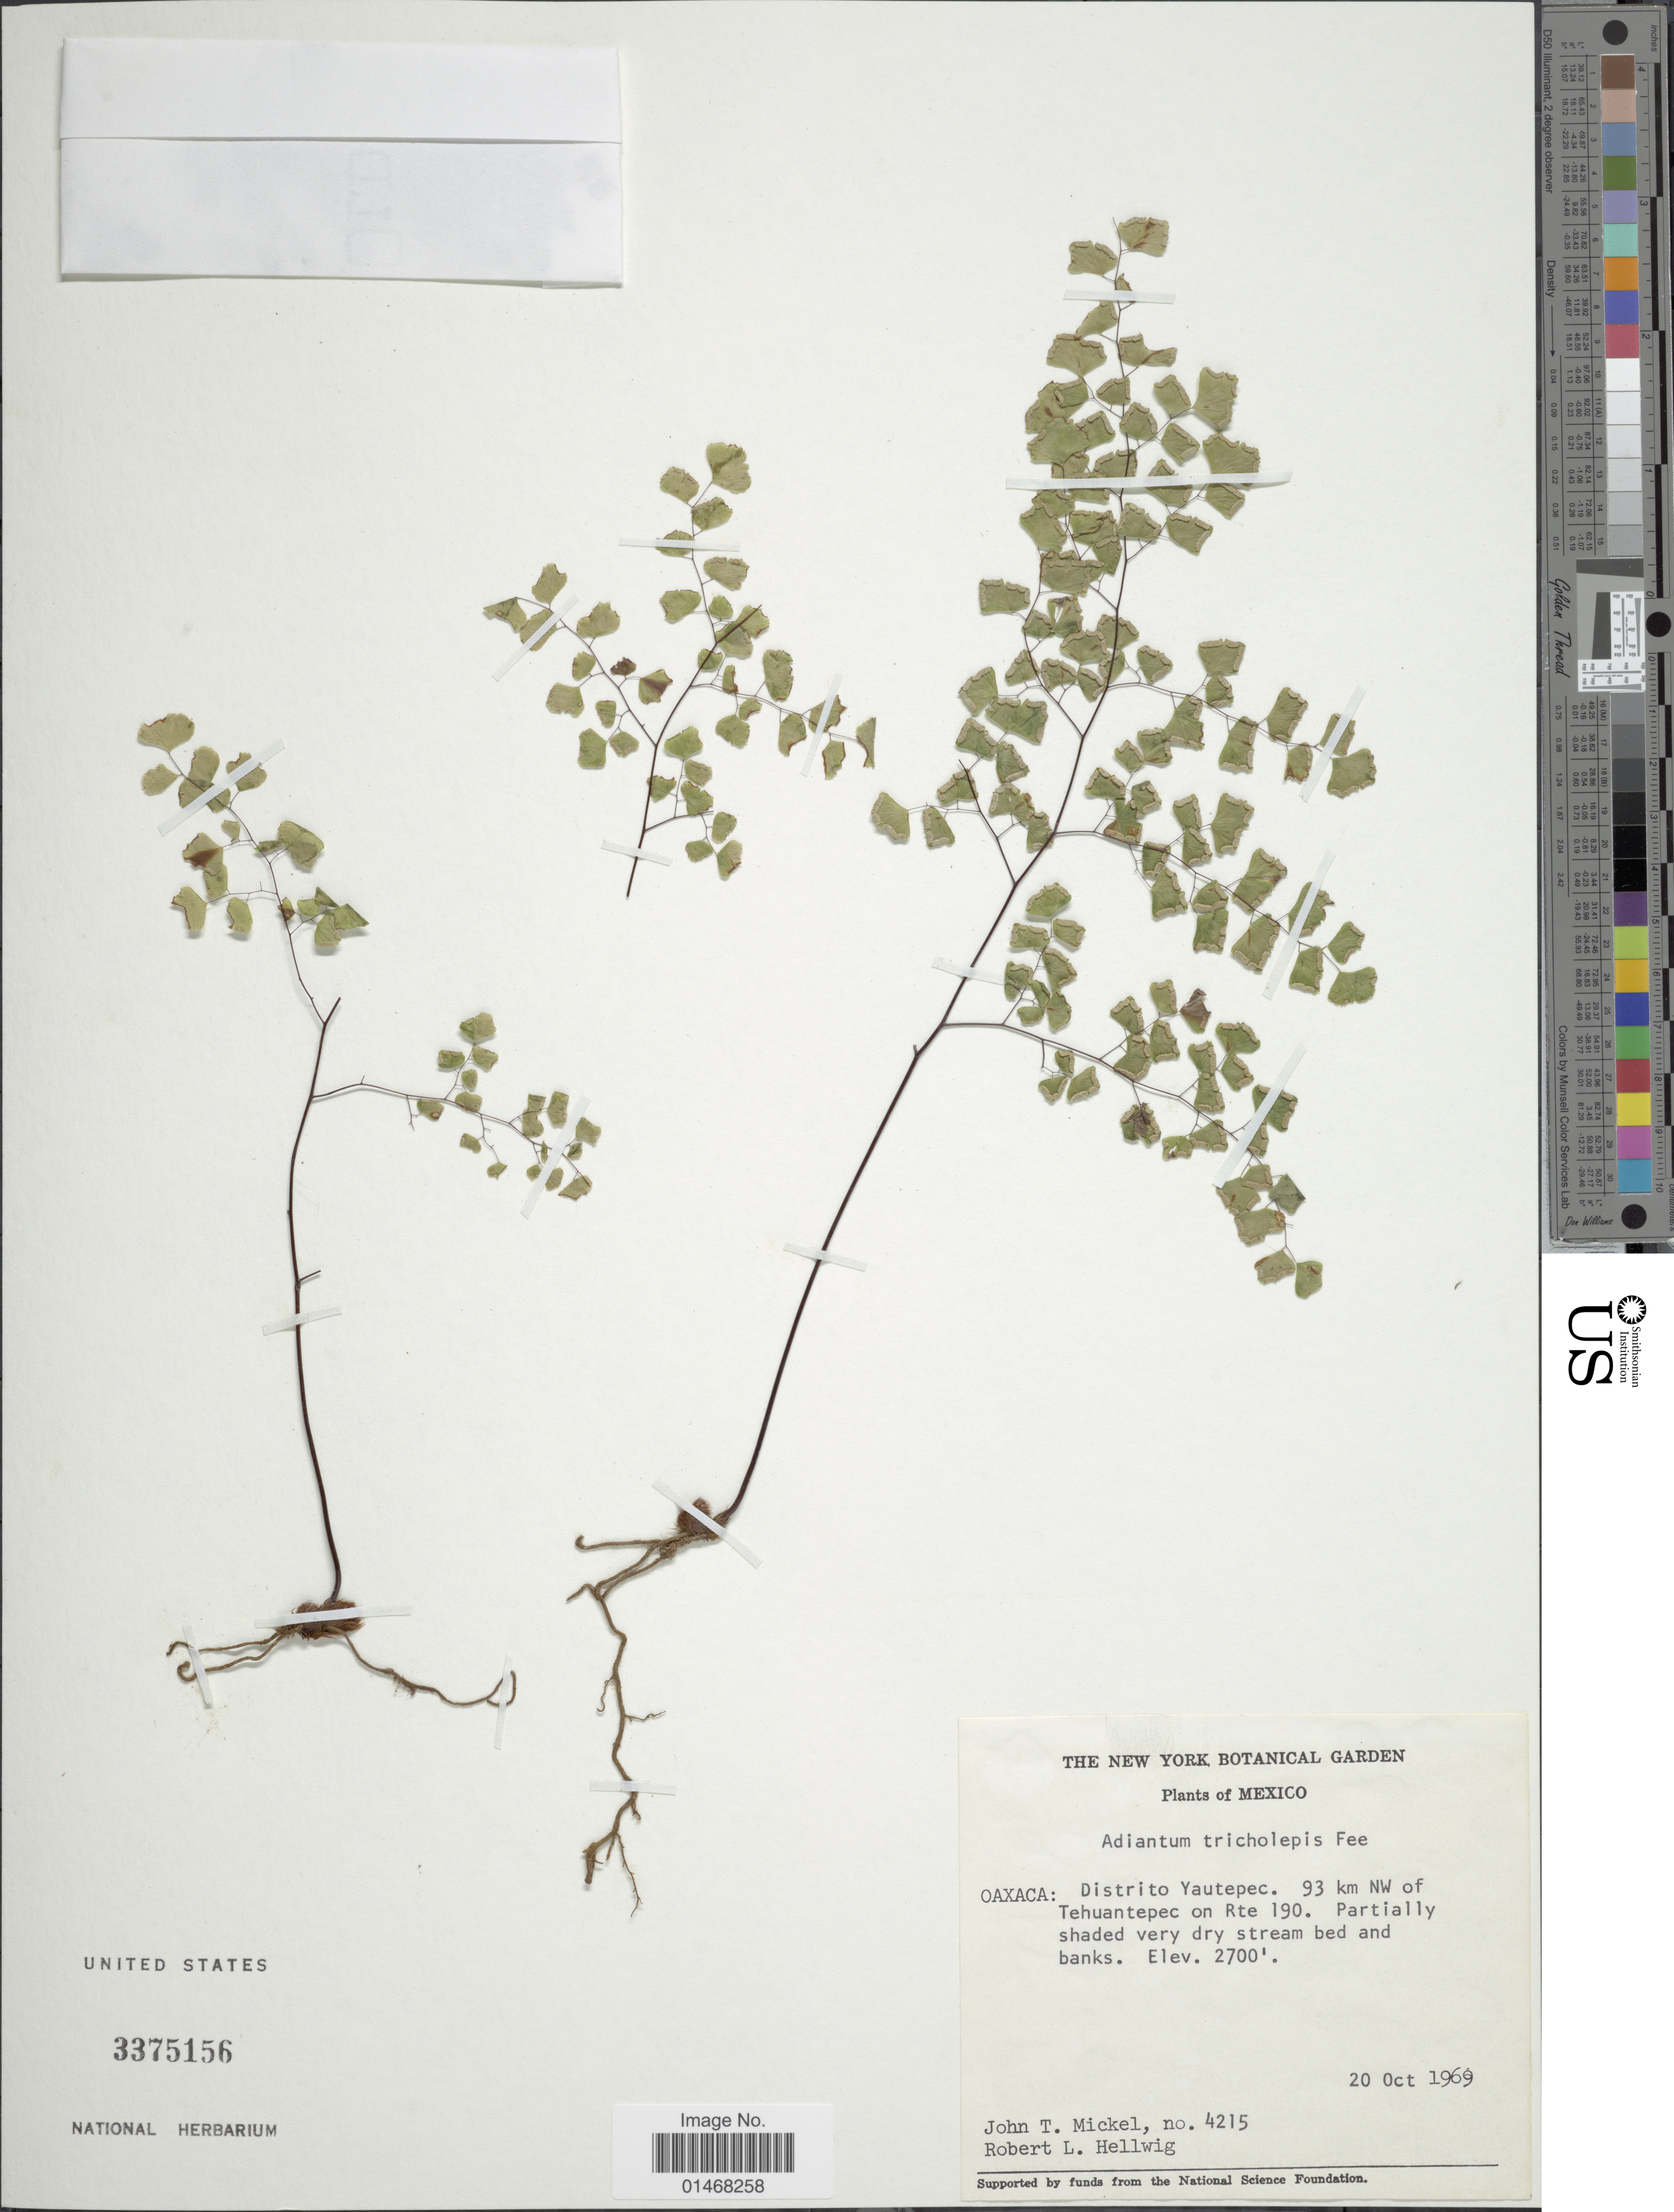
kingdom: Plantae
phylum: Tracheophyta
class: Polypodiopsida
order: Polypodiales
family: Pteridaceae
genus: Adiantum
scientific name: Adiantum tricholepis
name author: Fée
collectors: J. T. Mickel & R. Hellwig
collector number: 4215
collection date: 1969-10-20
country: Mexico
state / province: Oaxaca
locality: Distrito Yautepec. 93 km NW of Yehuantepec on Rte 190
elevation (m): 823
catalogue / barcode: US 3375156